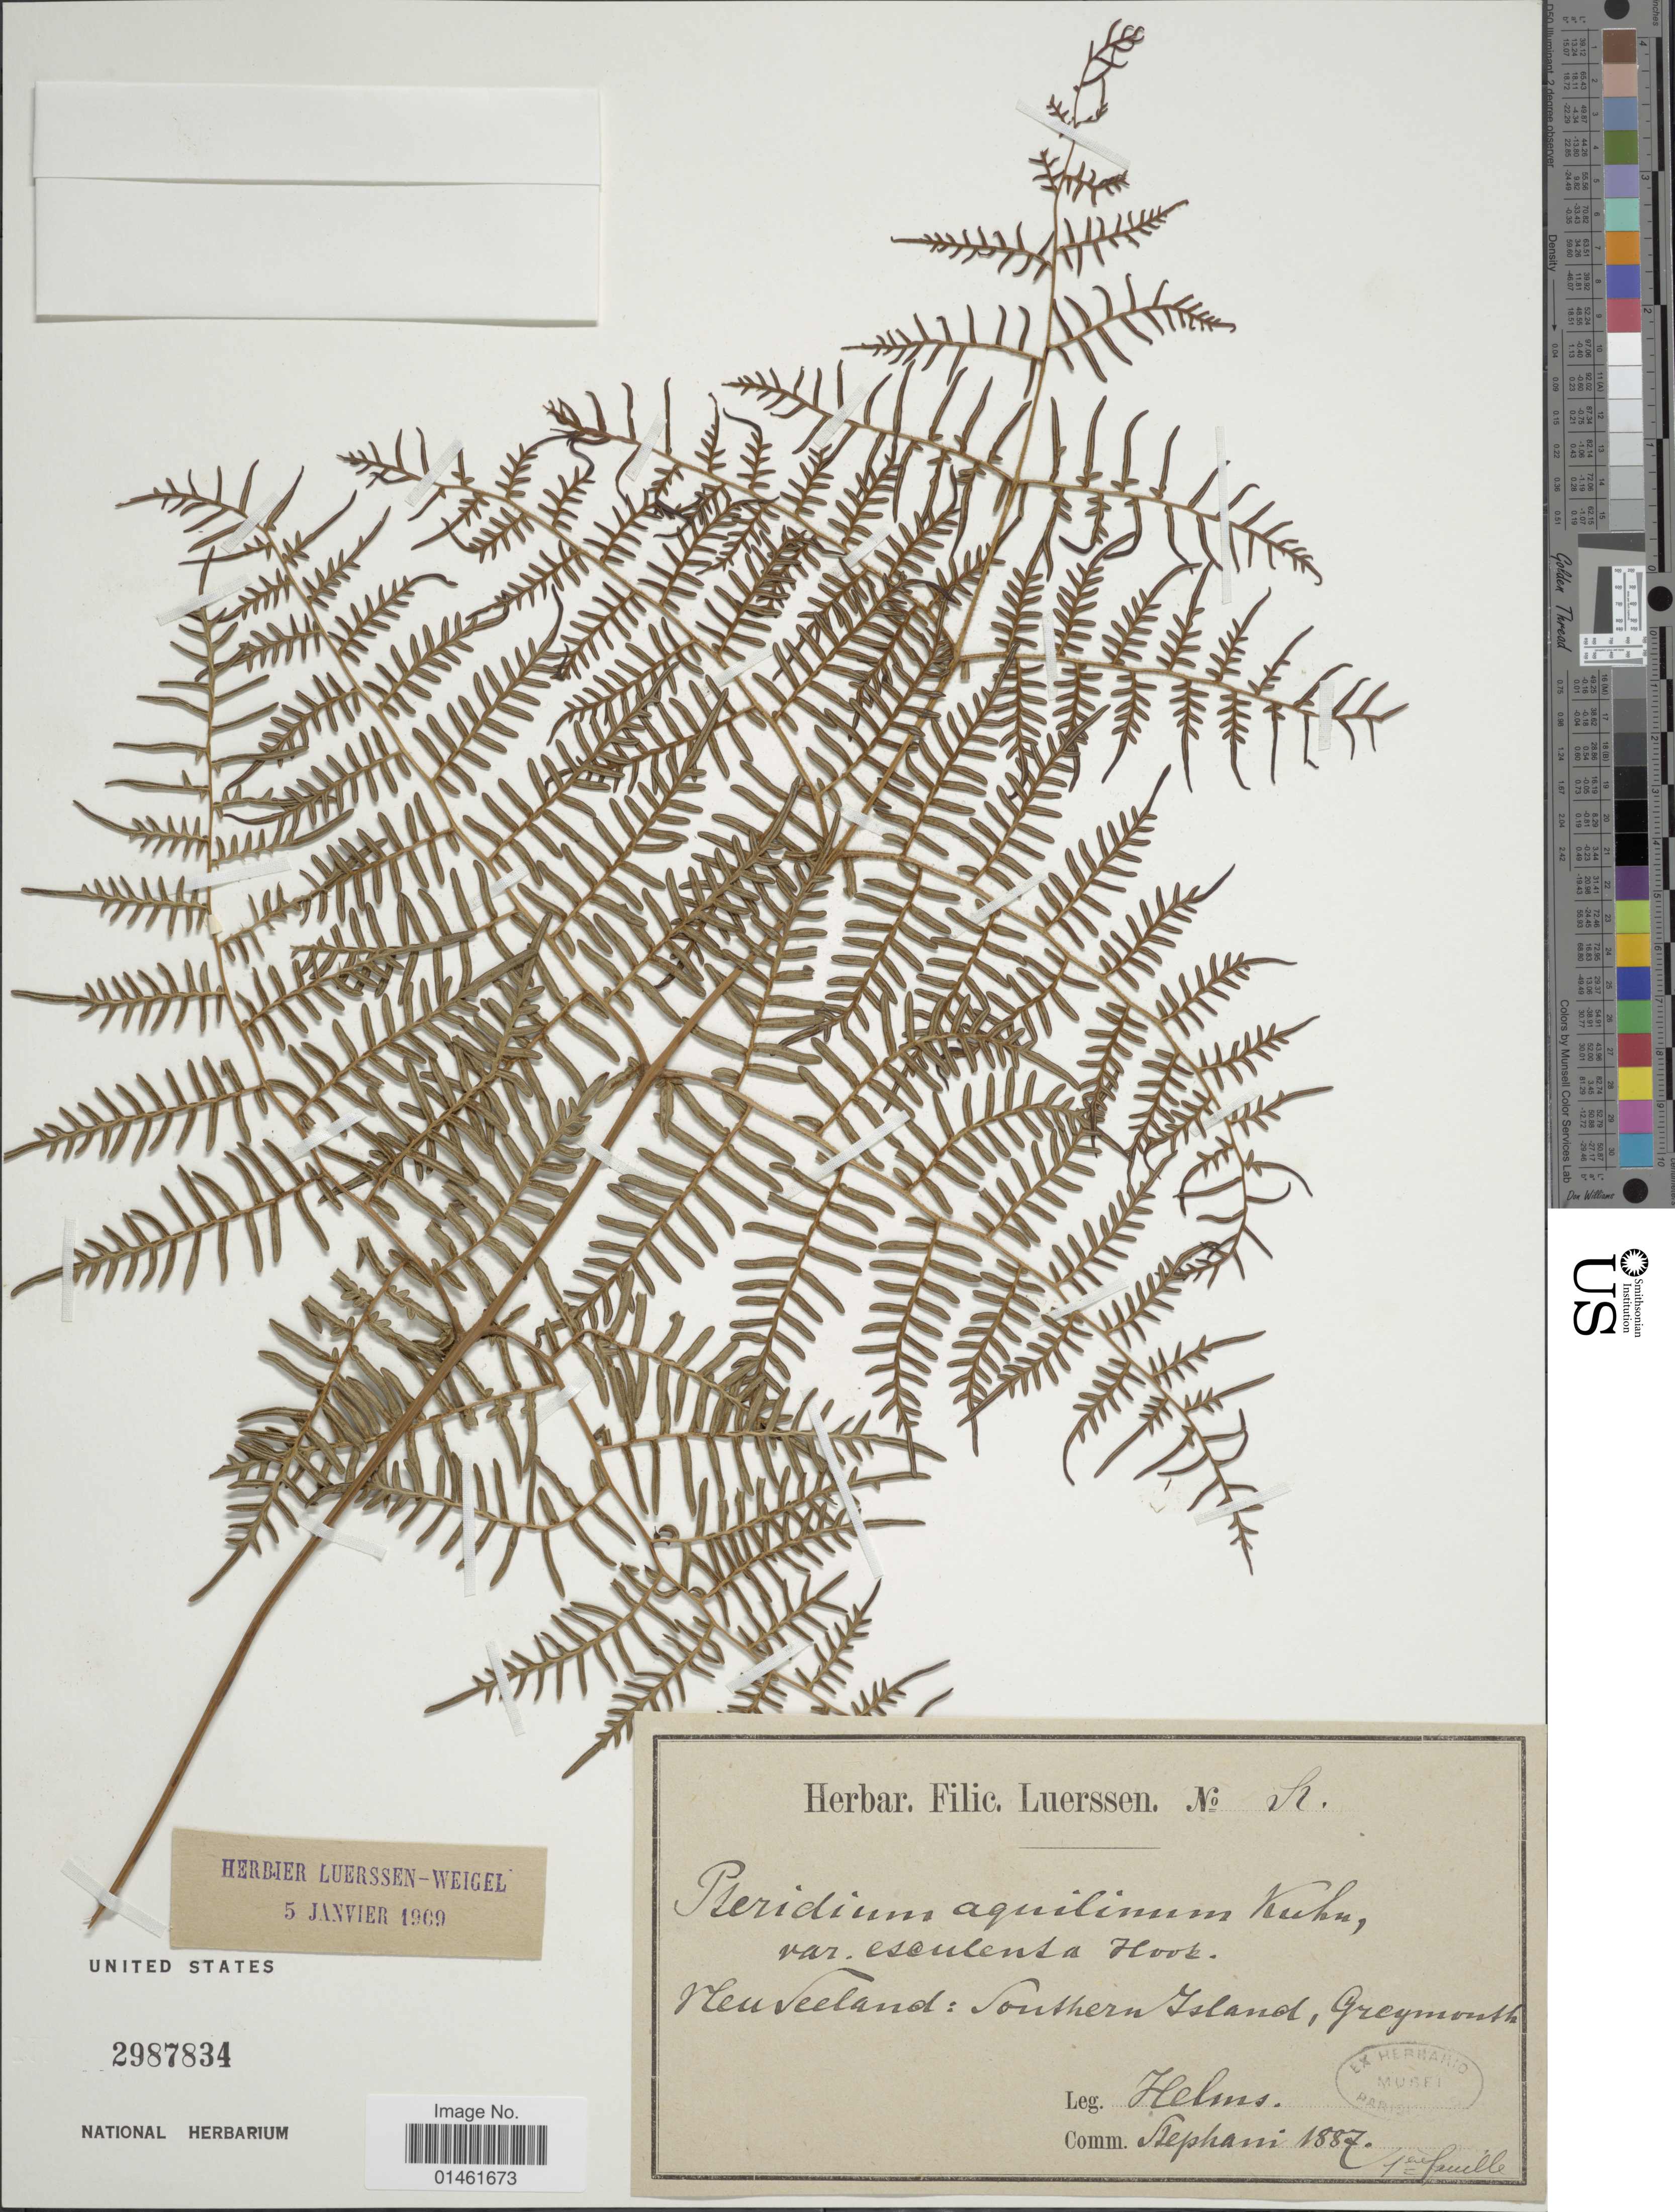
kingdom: Plantae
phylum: Tracheophyta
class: Polypodiopsida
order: Polypodiales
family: Dennstaedtiaceae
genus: Pteridium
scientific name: Pteridium esculentum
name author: (G. Forst.) Cockayne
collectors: Helms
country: New Zealand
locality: NeuSeeland]: Southern Island, Greymouth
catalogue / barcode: US 2987834